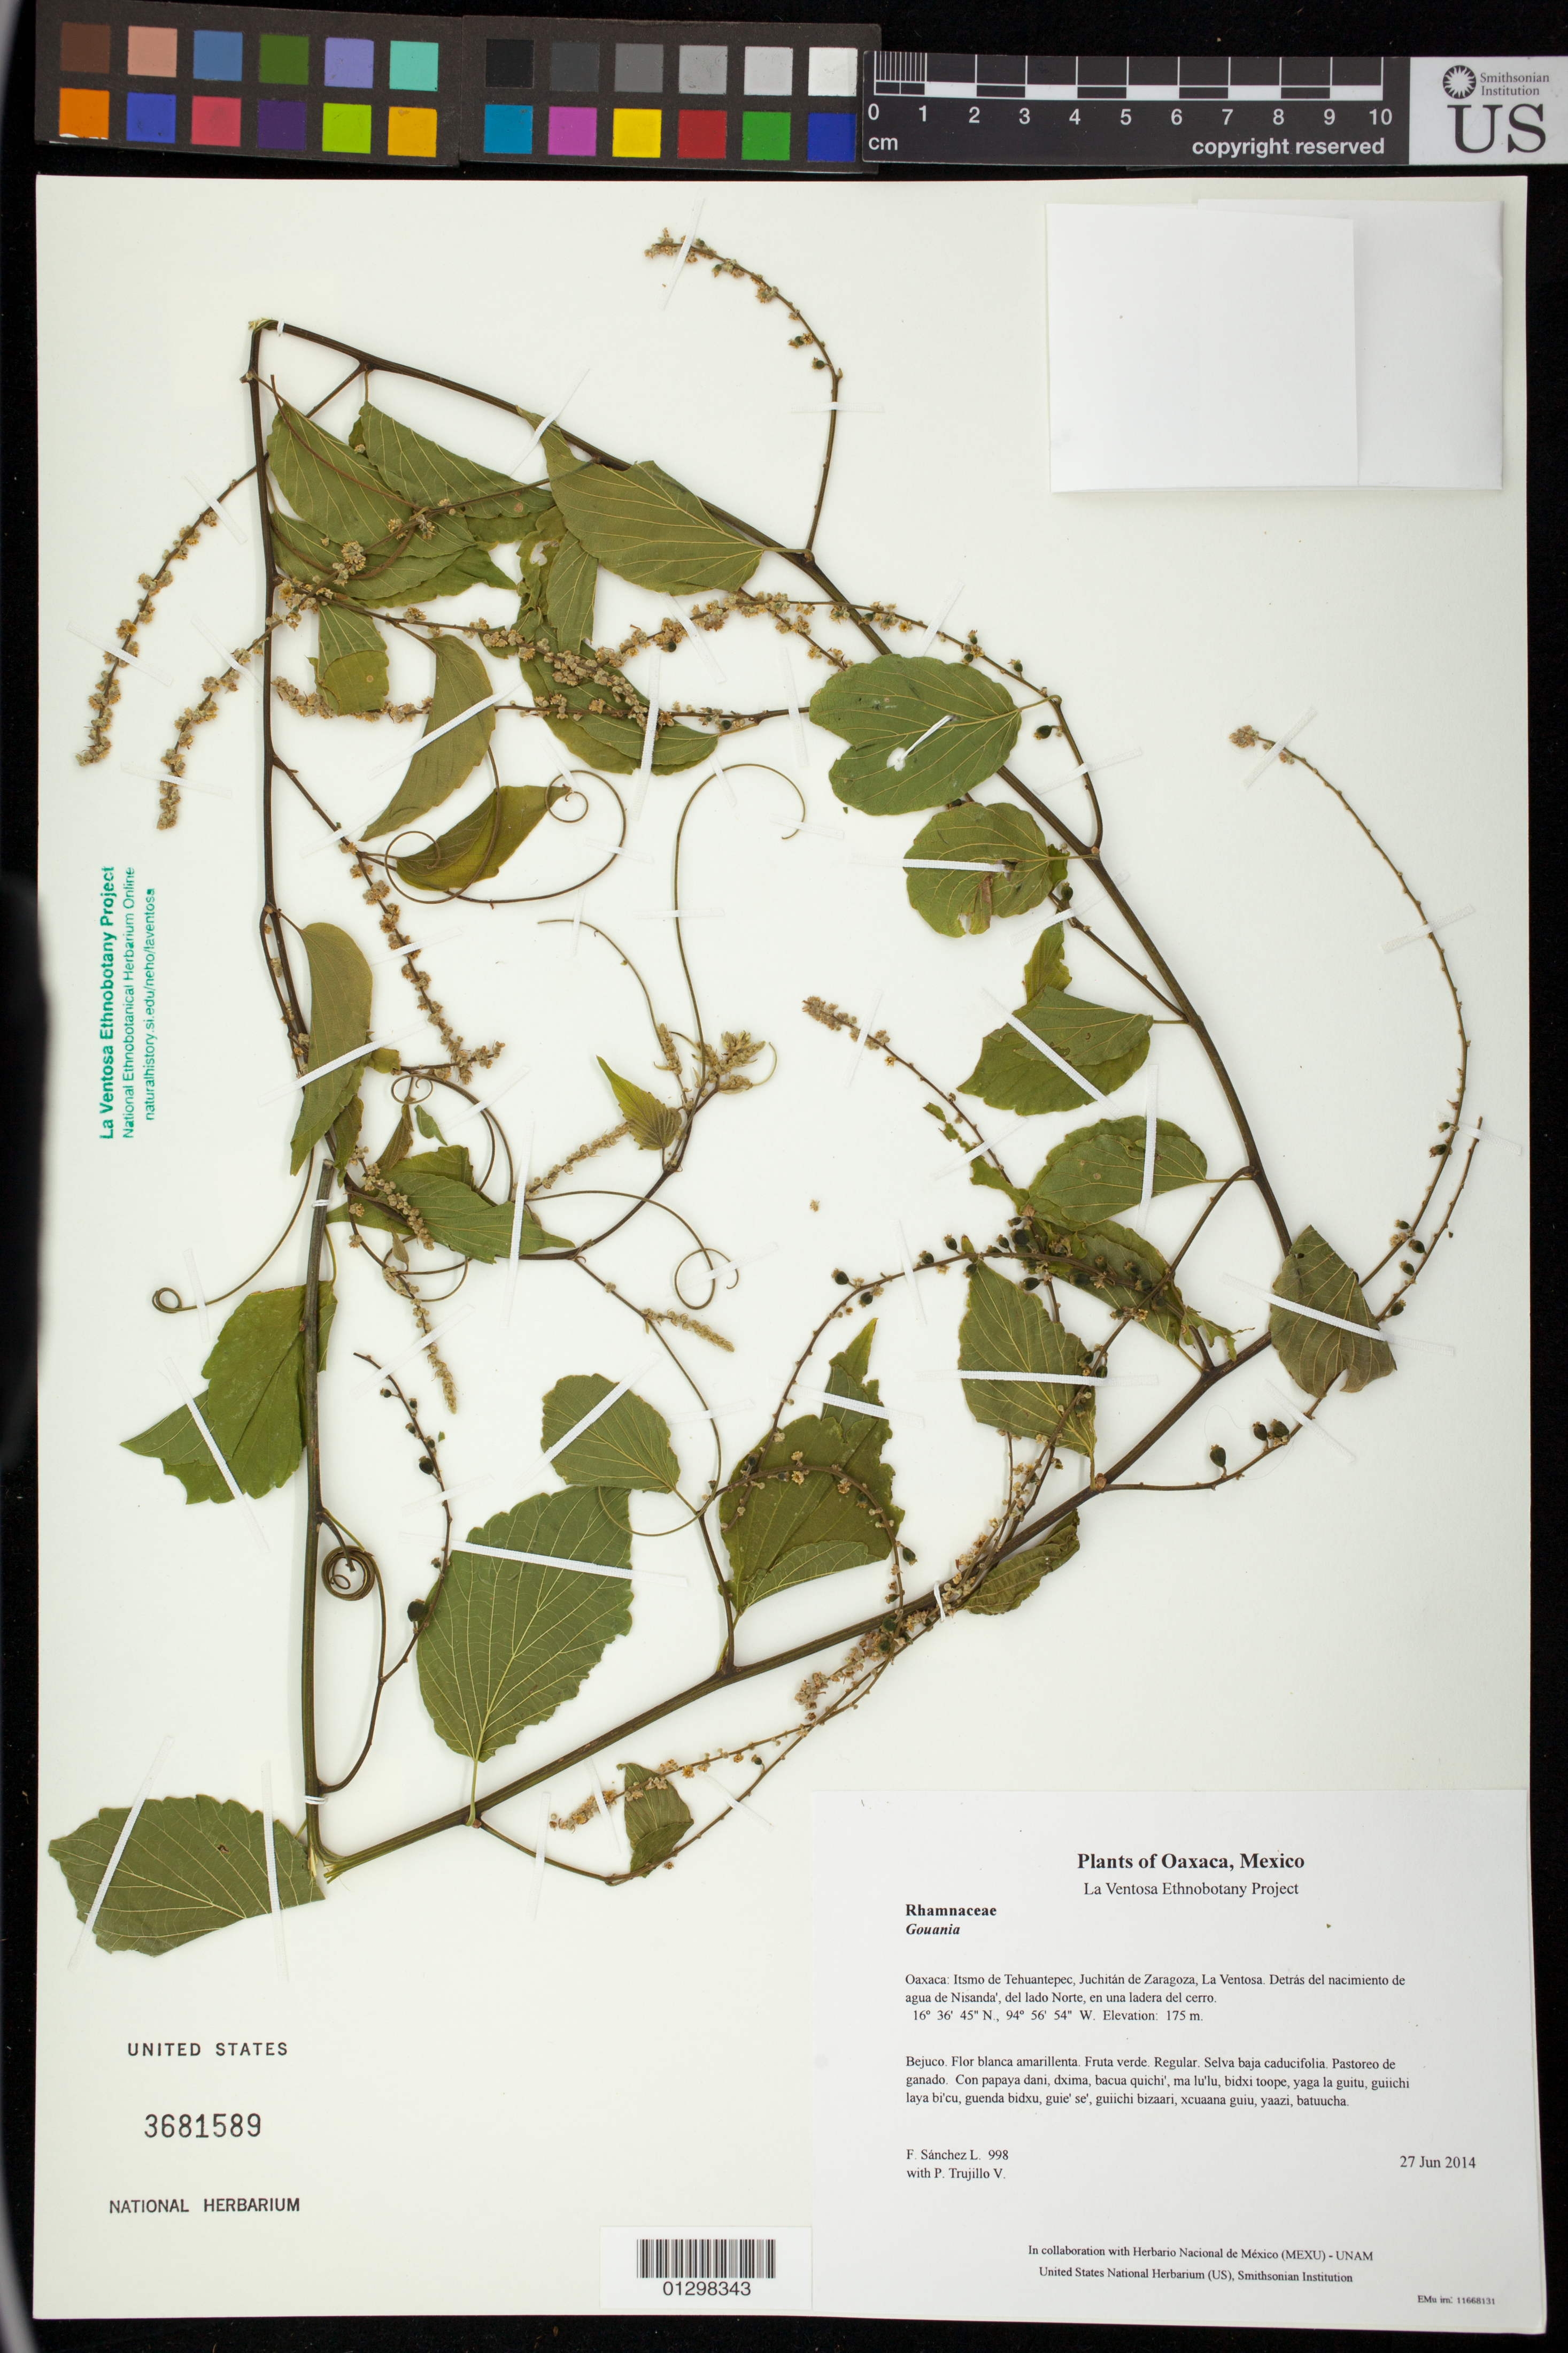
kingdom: Plantae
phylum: Tracheophyta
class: Magnoliopsida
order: Rosales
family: Rhamnaceae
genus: Gouania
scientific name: Gouania guiengolensis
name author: A. Pool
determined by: Velasco G., Kenia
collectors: F. Sánchez L. & P. Trujillo V.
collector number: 998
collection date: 2014-06-27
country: Mexico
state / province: Oaxaca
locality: Itsmo de Tehuantepec, Juchitán de Zaragoza, La Ventosa. Detrás del nacimiento de agua de Nisanda', del lado Norte, en una ladera del cerro.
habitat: Selva baja caducifolia. Pastoreo de ganado.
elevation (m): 175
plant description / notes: JEBOT, MEXU, SERO, US; Luba'. Guie' naquichi' naguchi ga. Cuaananaxhi naga'. Nuu.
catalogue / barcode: US 3681589